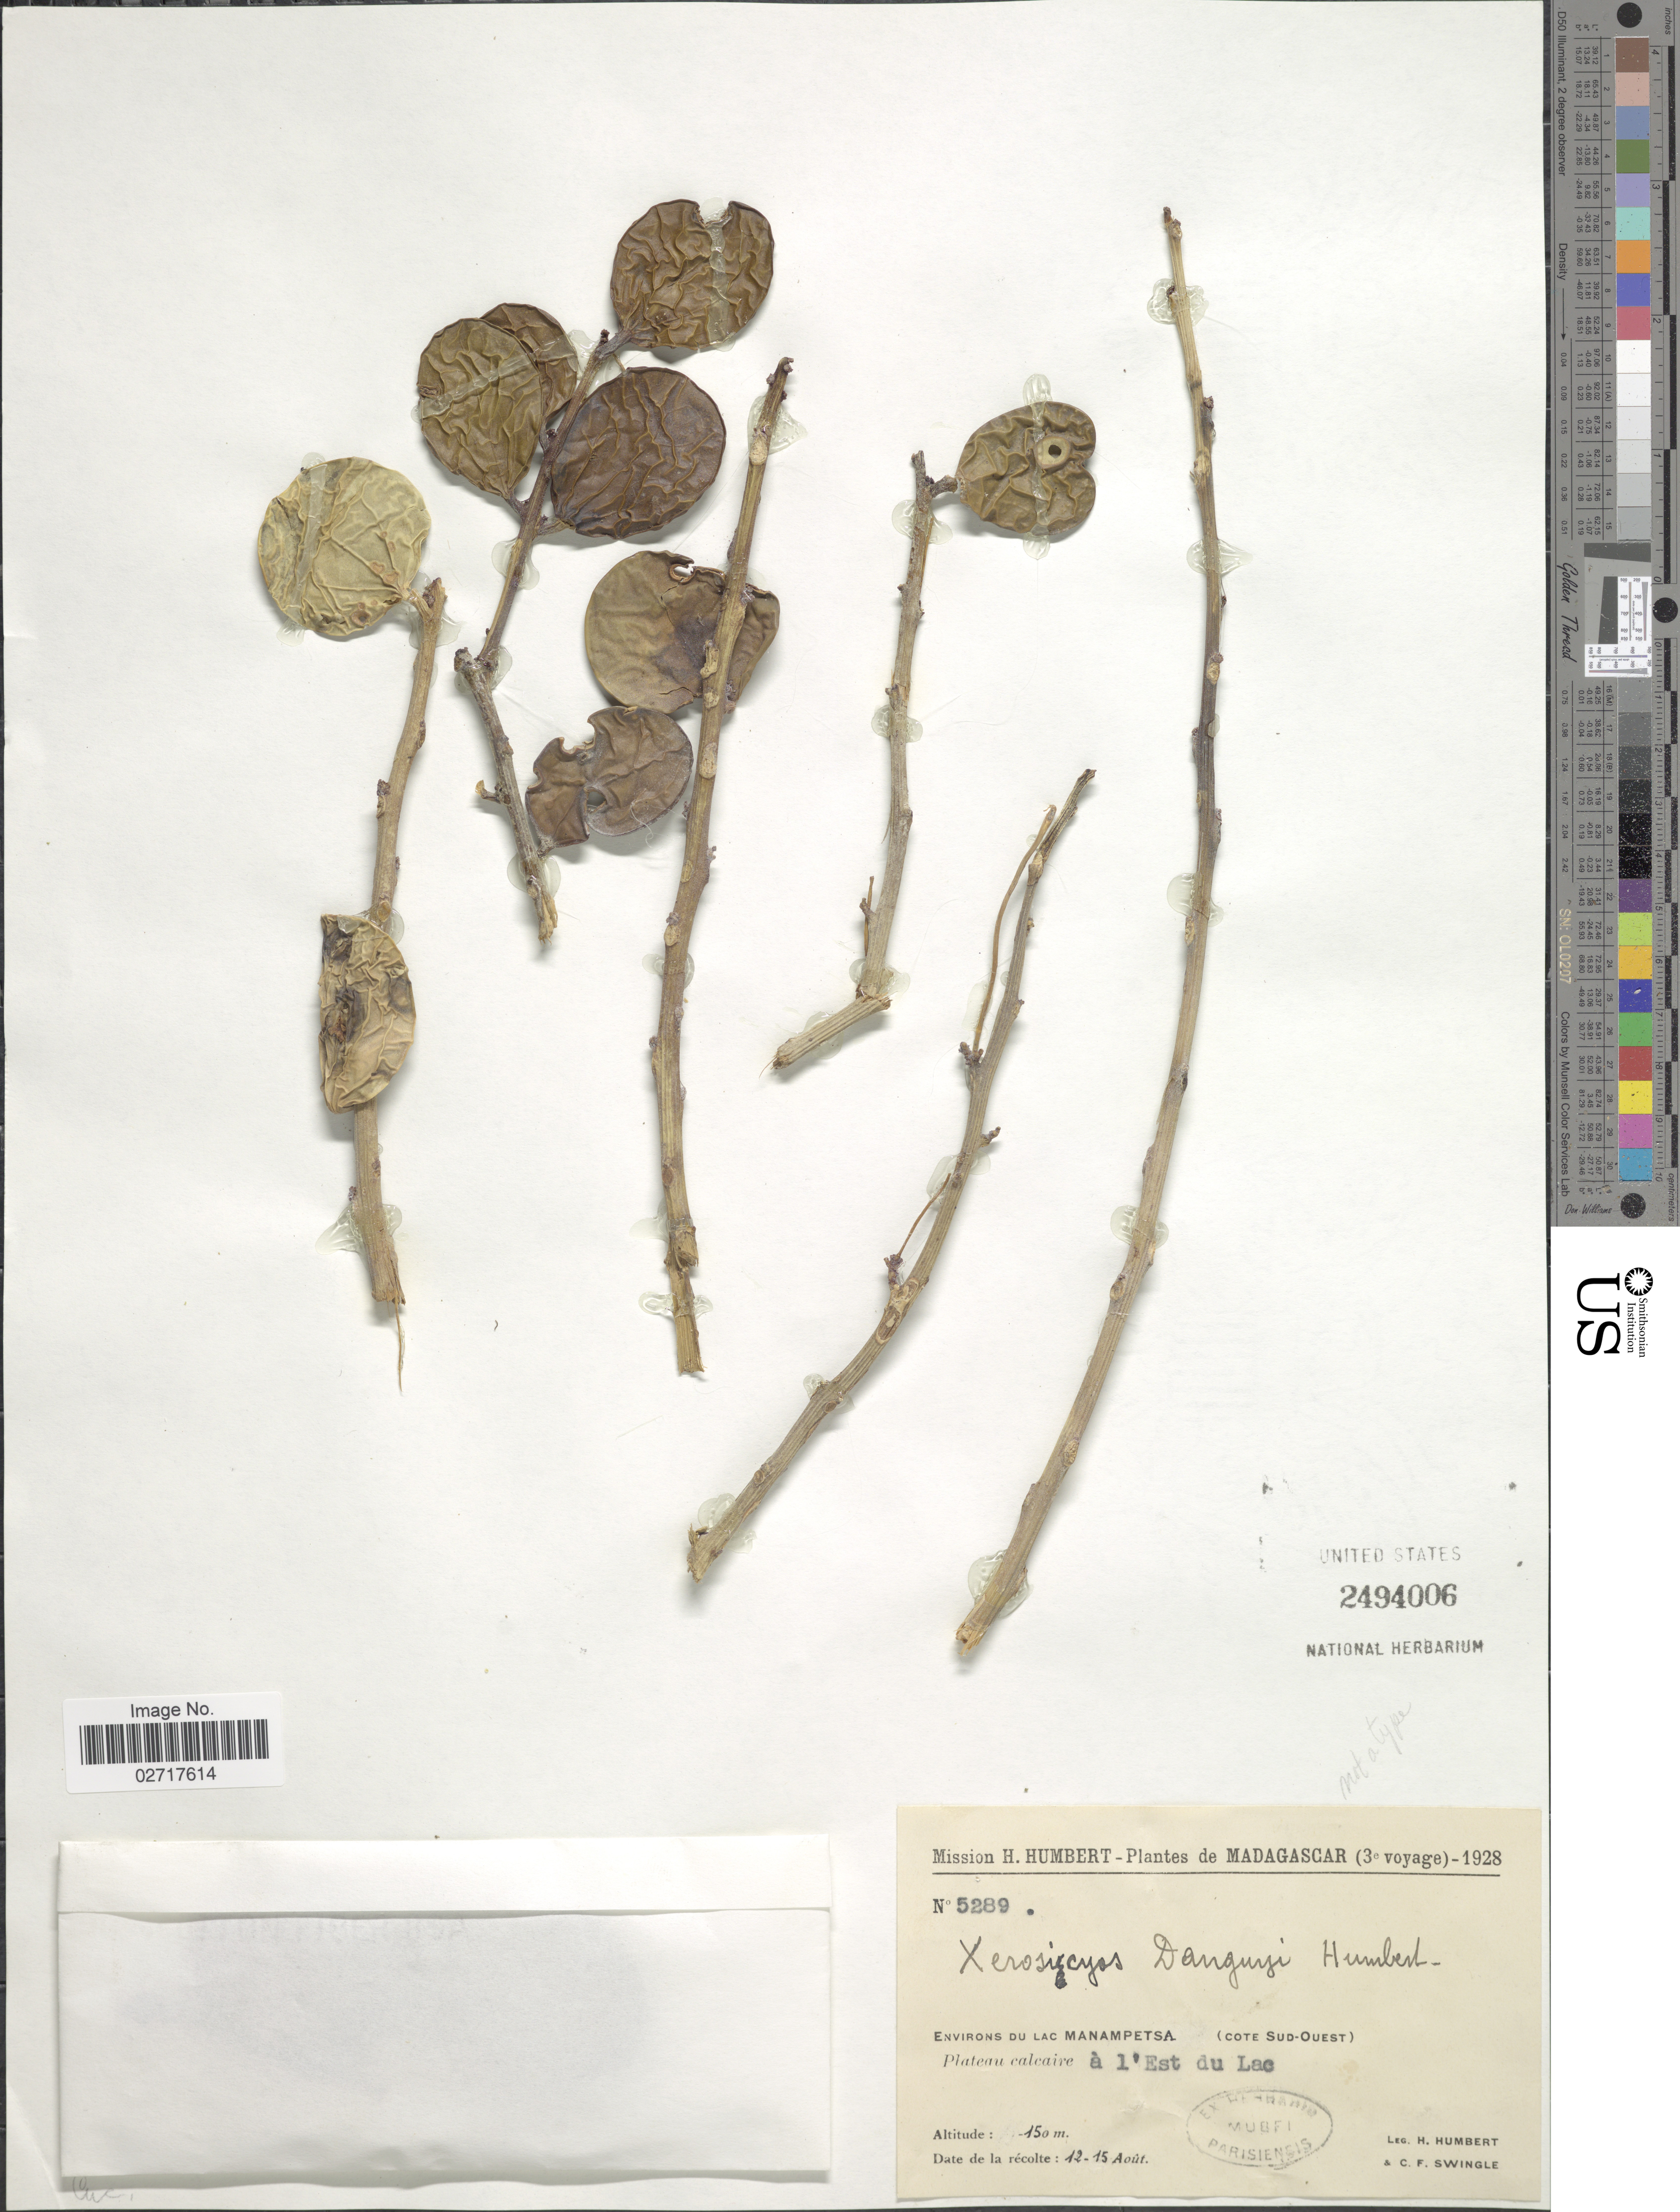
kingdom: Plantae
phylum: Tracheophyta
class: Magnoliopsida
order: Cucurbitales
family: Cucurbitaceae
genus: Xerosicyos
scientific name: Xerosicyos danguyi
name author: Humbert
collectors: H. Humbert & C. Swingle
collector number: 5289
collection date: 1928-08-12/1928-08-15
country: Madagascar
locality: Environs du Lac Manampetsa. (Cote Sud-Ouest). Plateau calcare à l'Est du Lac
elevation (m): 150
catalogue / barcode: US 2494006